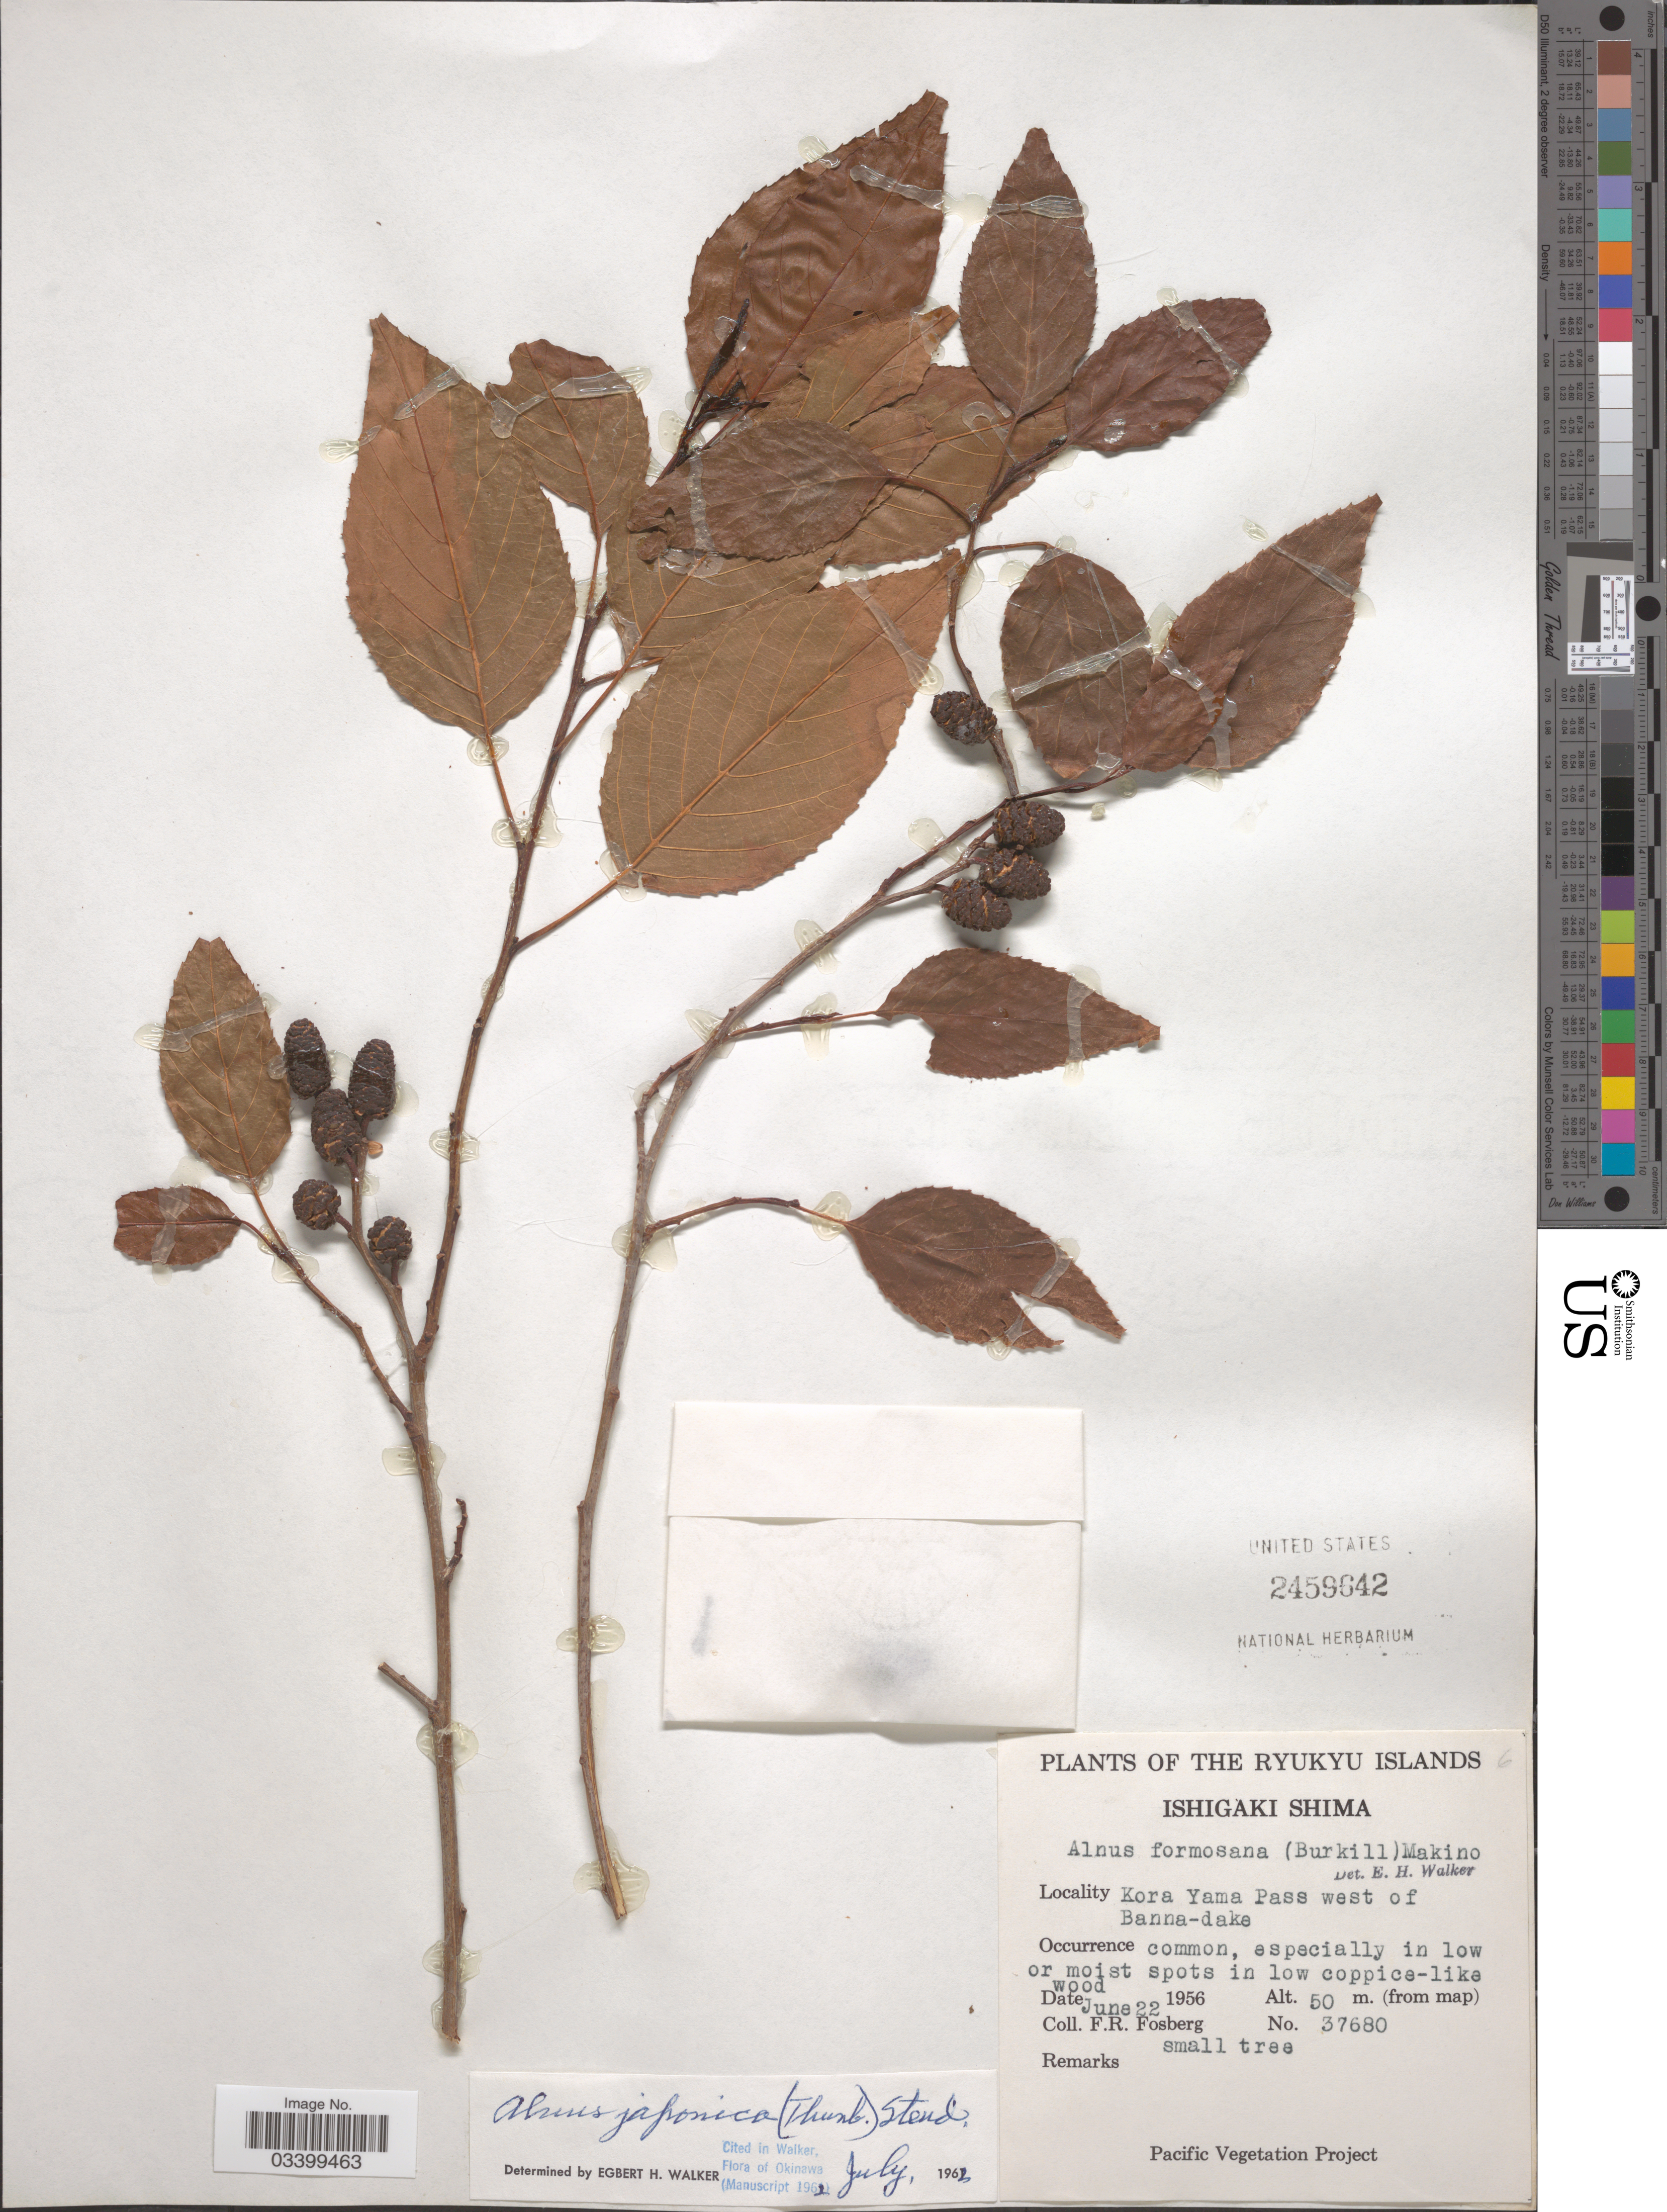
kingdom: Plantae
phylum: Tracheophyta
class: Magnoliopsida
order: Fagales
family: Betulaceae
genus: Alnus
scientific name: Alnus japonica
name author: (Thunb.) Steud.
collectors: F. R. Fosberg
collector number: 37680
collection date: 1956-06-22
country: Japan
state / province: Okinawa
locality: The Ryukyu Islands, Ishigaki Shima. Kora Yama Pass west of Banna-dake.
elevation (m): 50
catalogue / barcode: US 2459642